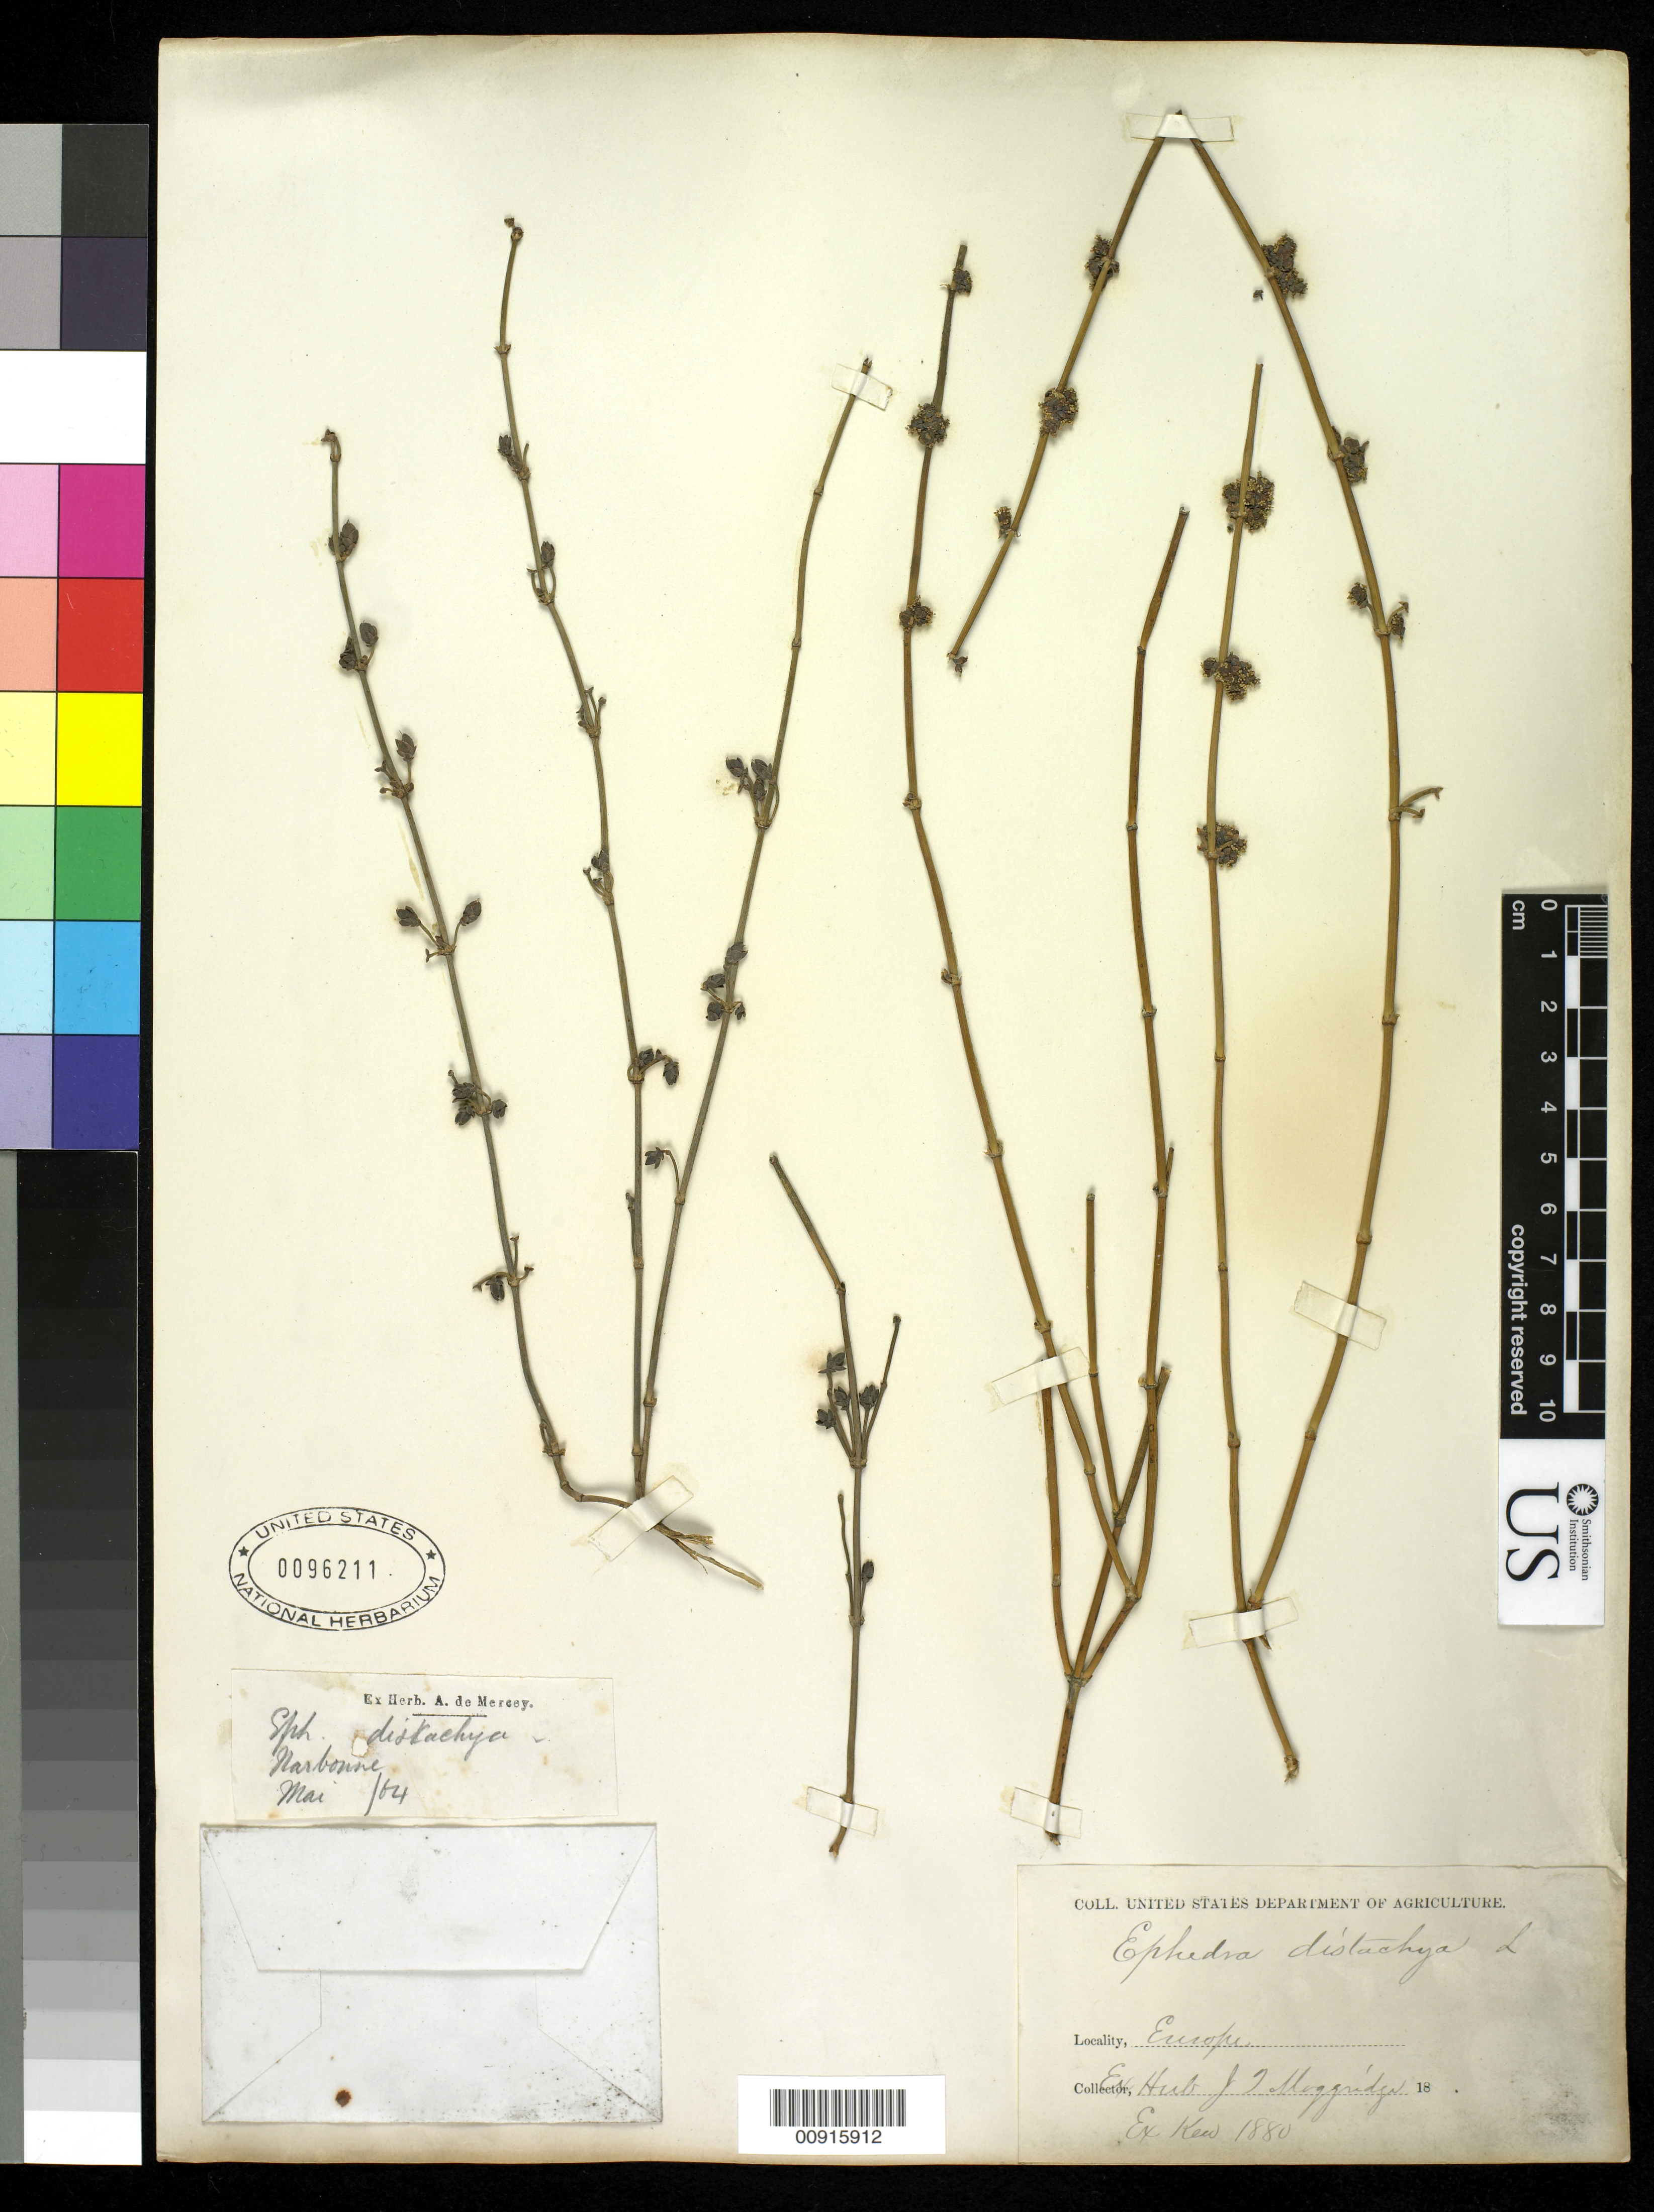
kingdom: Plantae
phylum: Tracheophyta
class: Gnetopsida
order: Ephedrales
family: Ephedraceae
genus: Ephedra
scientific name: Ephedra distachya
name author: L.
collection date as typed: May 1880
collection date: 1880-05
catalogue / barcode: US 96211